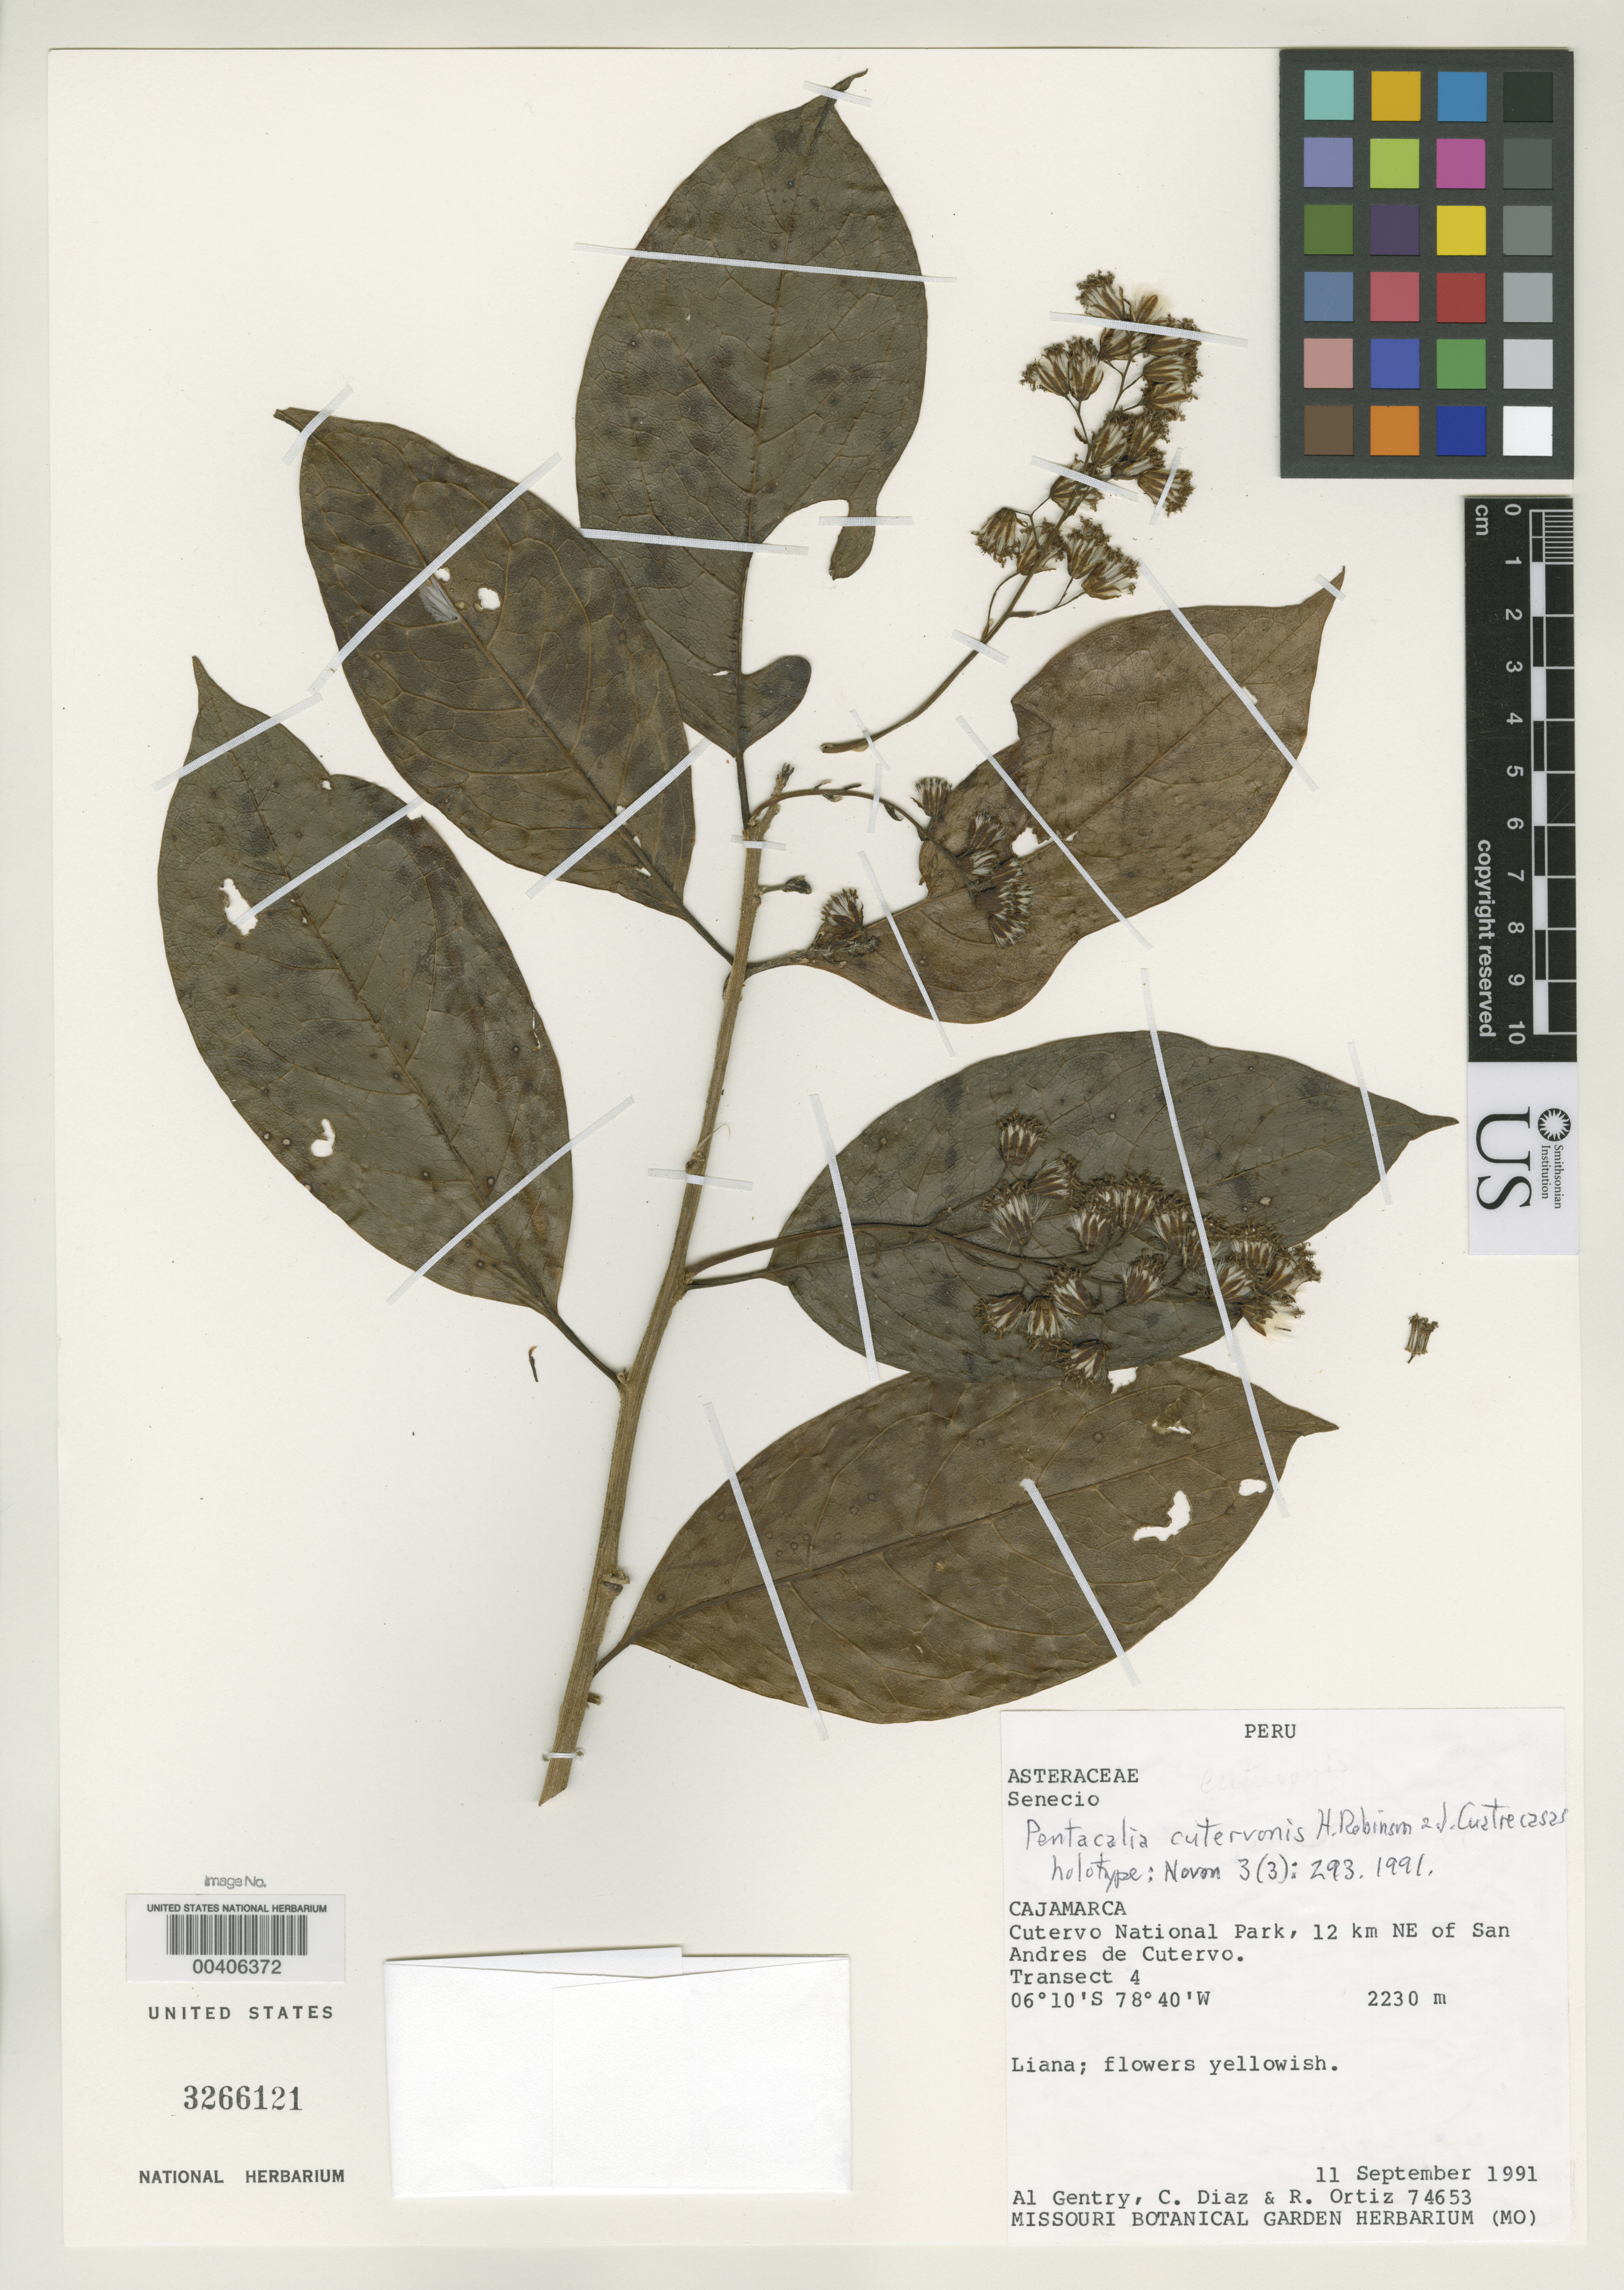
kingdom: Plantae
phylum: Tracheophyta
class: Magnoliopsida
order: Asterales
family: Asteraceae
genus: Pentacalia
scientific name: Pentacalia cutervonis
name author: H. Rob. & Cuatrec.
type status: Holotype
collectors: A. H. Gentry, C. Díaz & R. del C. Ortiz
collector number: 74653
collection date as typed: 11 Sep 1991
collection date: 1991-09-11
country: Peru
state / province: Cajamarca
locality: Cutervo National Park, 12 km NE of San Andrés de Cutervo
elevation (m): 2230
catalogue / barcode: US 3266121